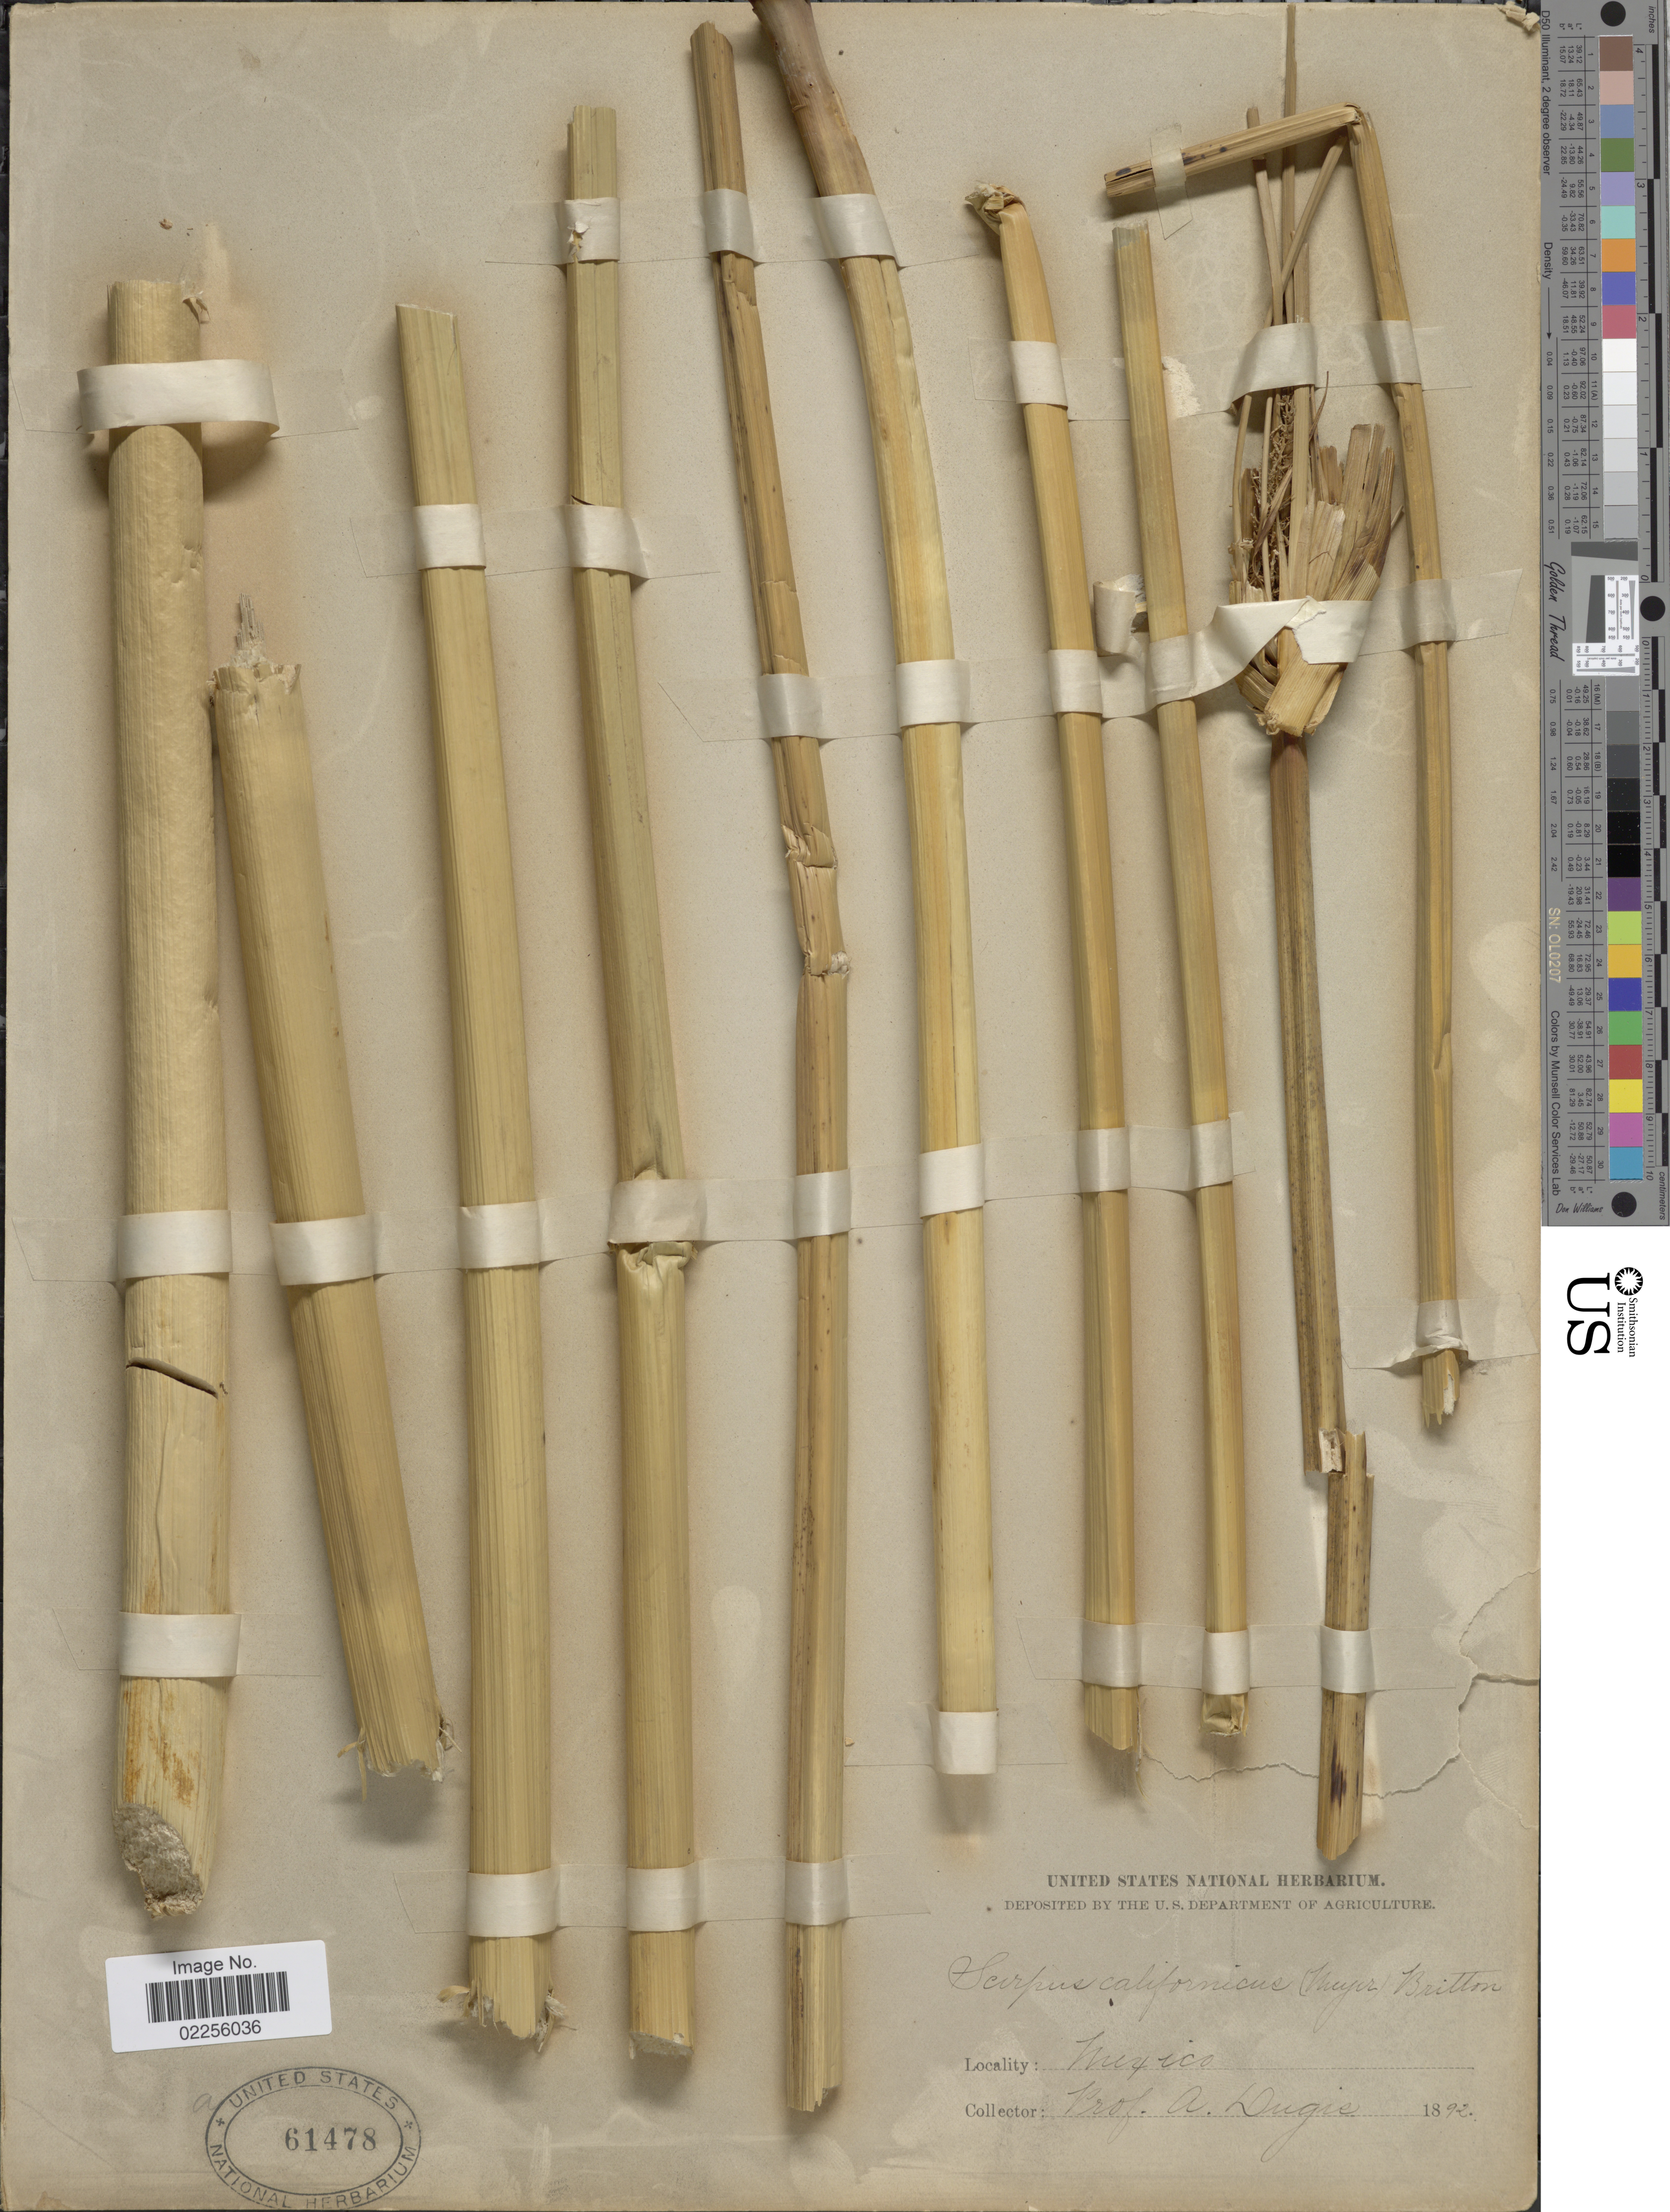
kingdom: Plantae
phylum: Tracheophyta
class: Liliopsida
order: Poales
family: Cyperaceae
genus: Schoenoplectus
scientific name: Schoenoplectus californicus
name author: (C.A. Mey.) Soják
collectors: A. Duges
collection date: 1892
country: Mexico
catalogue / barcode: US 61478